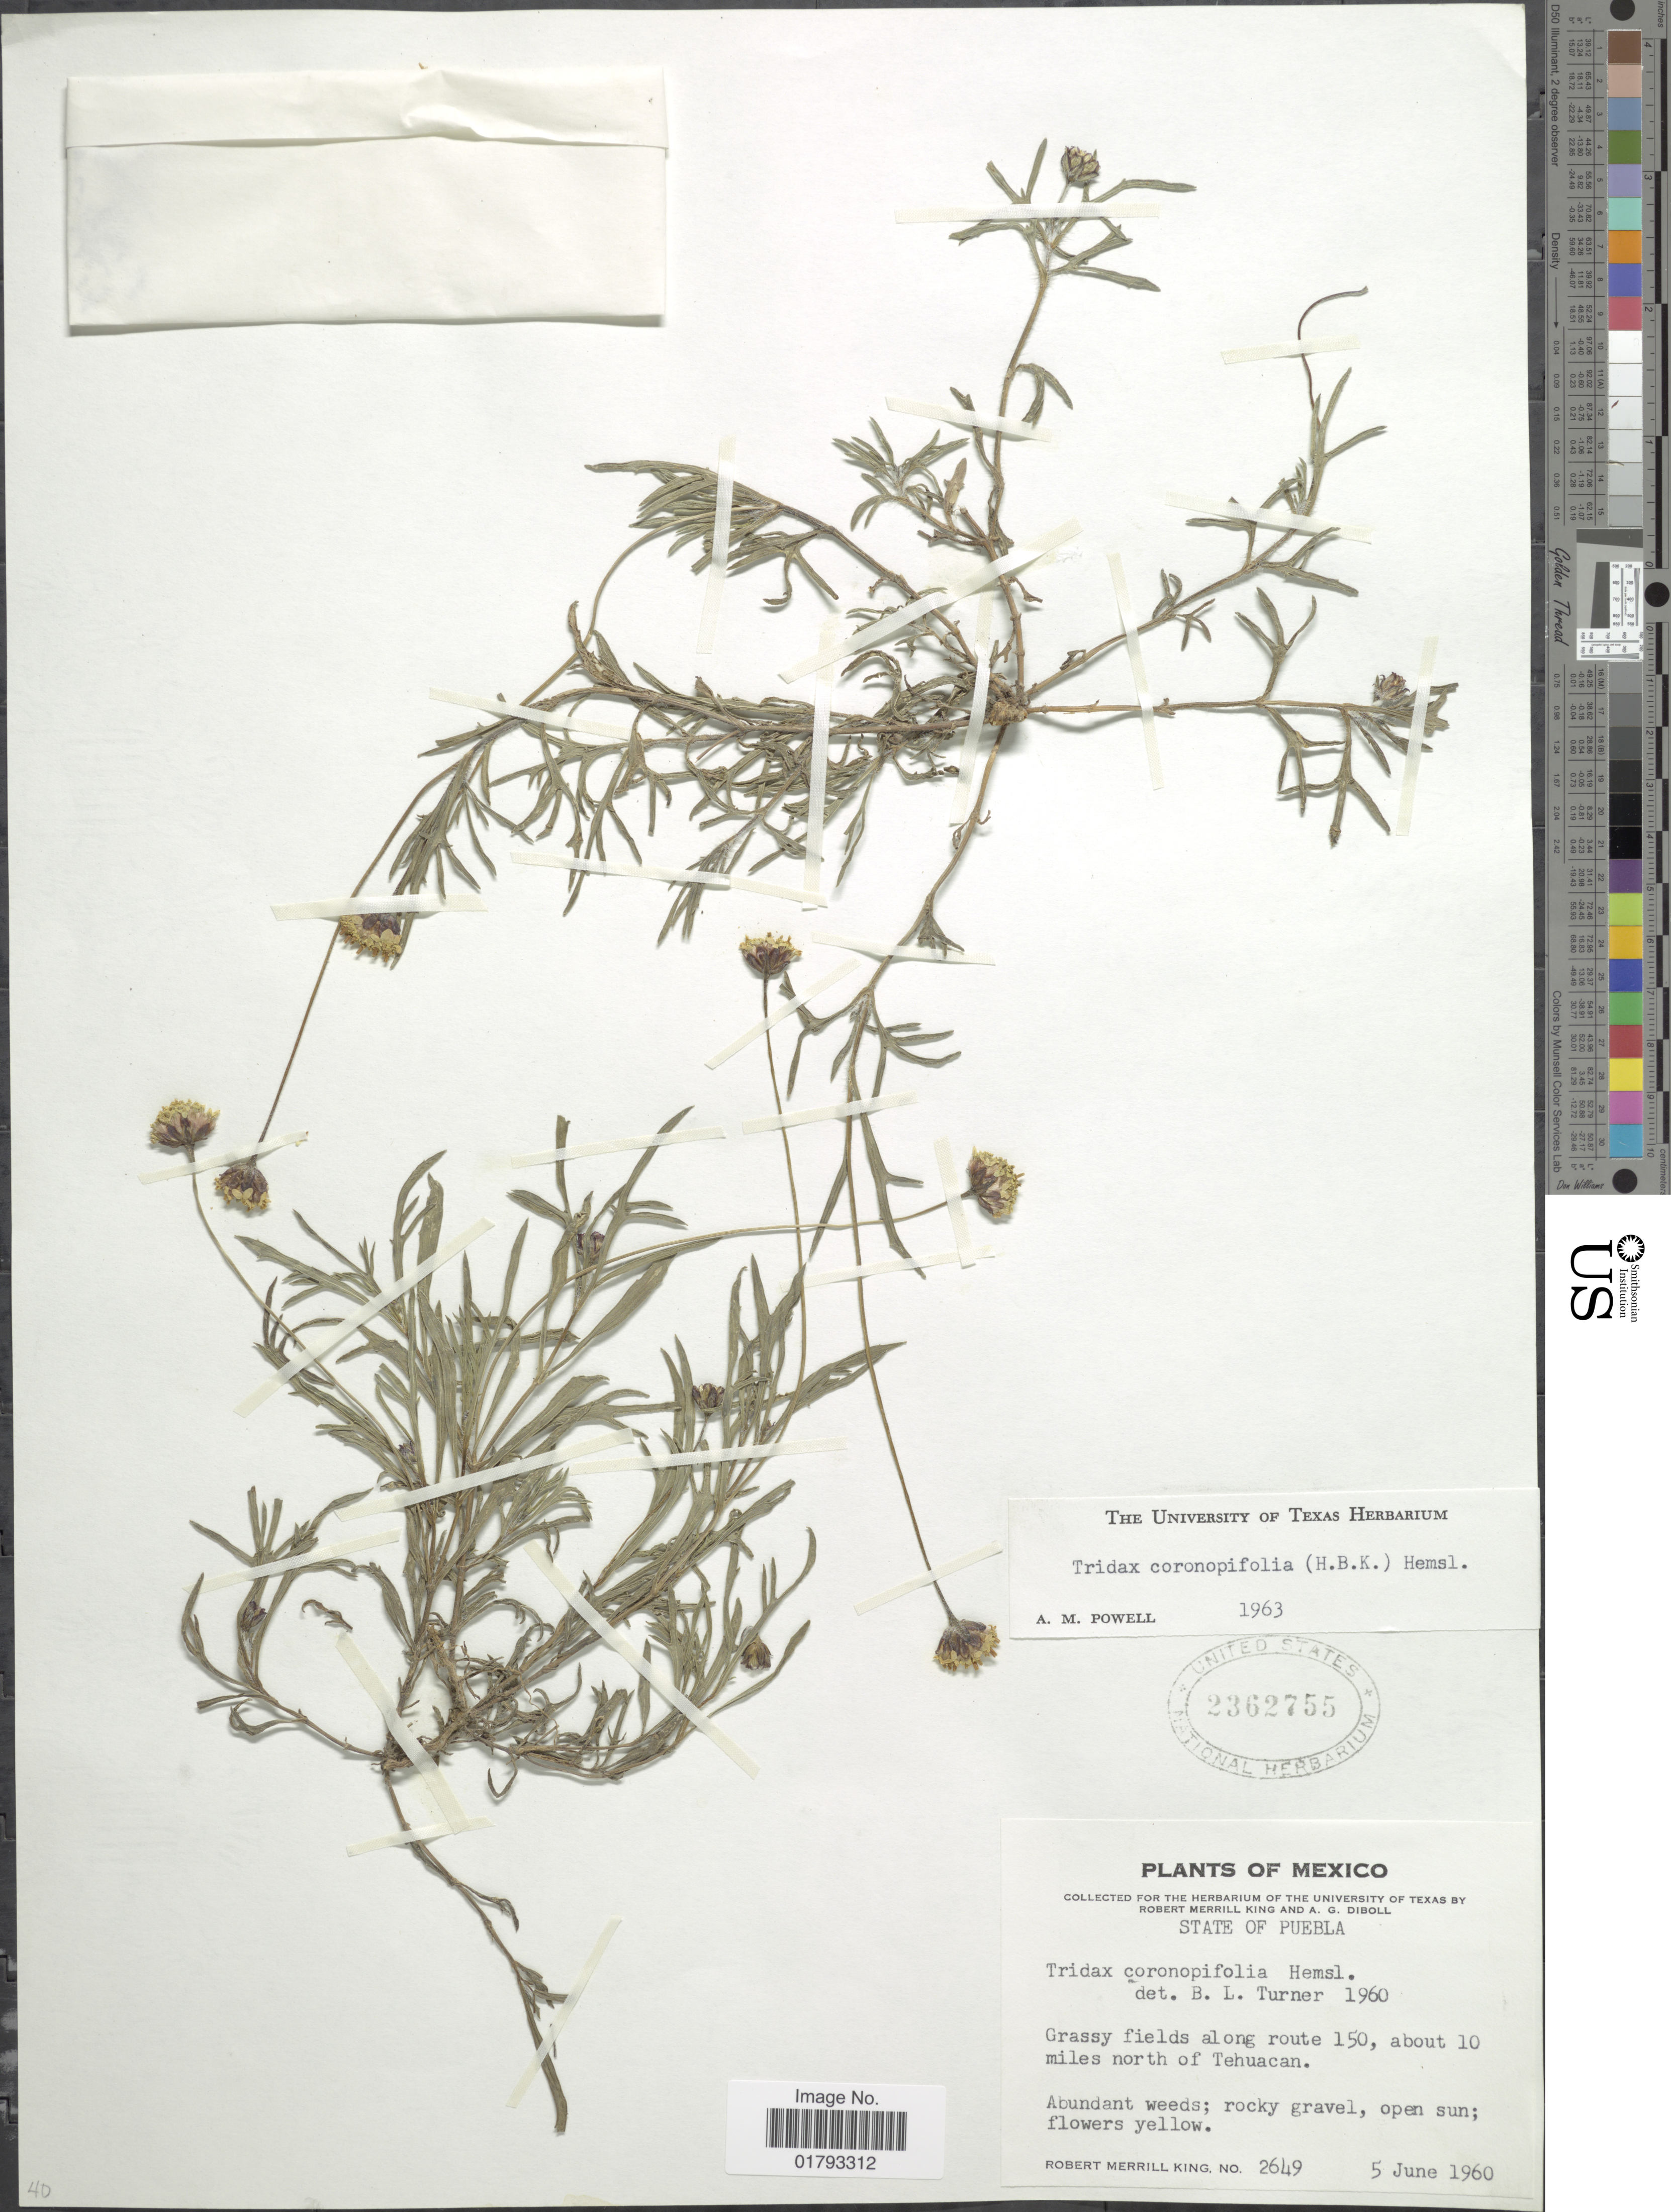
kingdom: Plantae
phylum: Tracheophyta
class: Magnoliopsida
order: Asterales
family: Asteraceae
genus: Tridax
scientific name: Tridax coronopifolia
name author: (Kunth) Hemsl.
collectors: R. M. King & A. Diboll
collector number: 2649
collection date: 1960-06-05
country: Mexico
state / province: Puebla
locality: State of Puebla. Grassy fields along route 150, about 10 miles north of Tehuacan.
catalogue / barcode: US 2362755